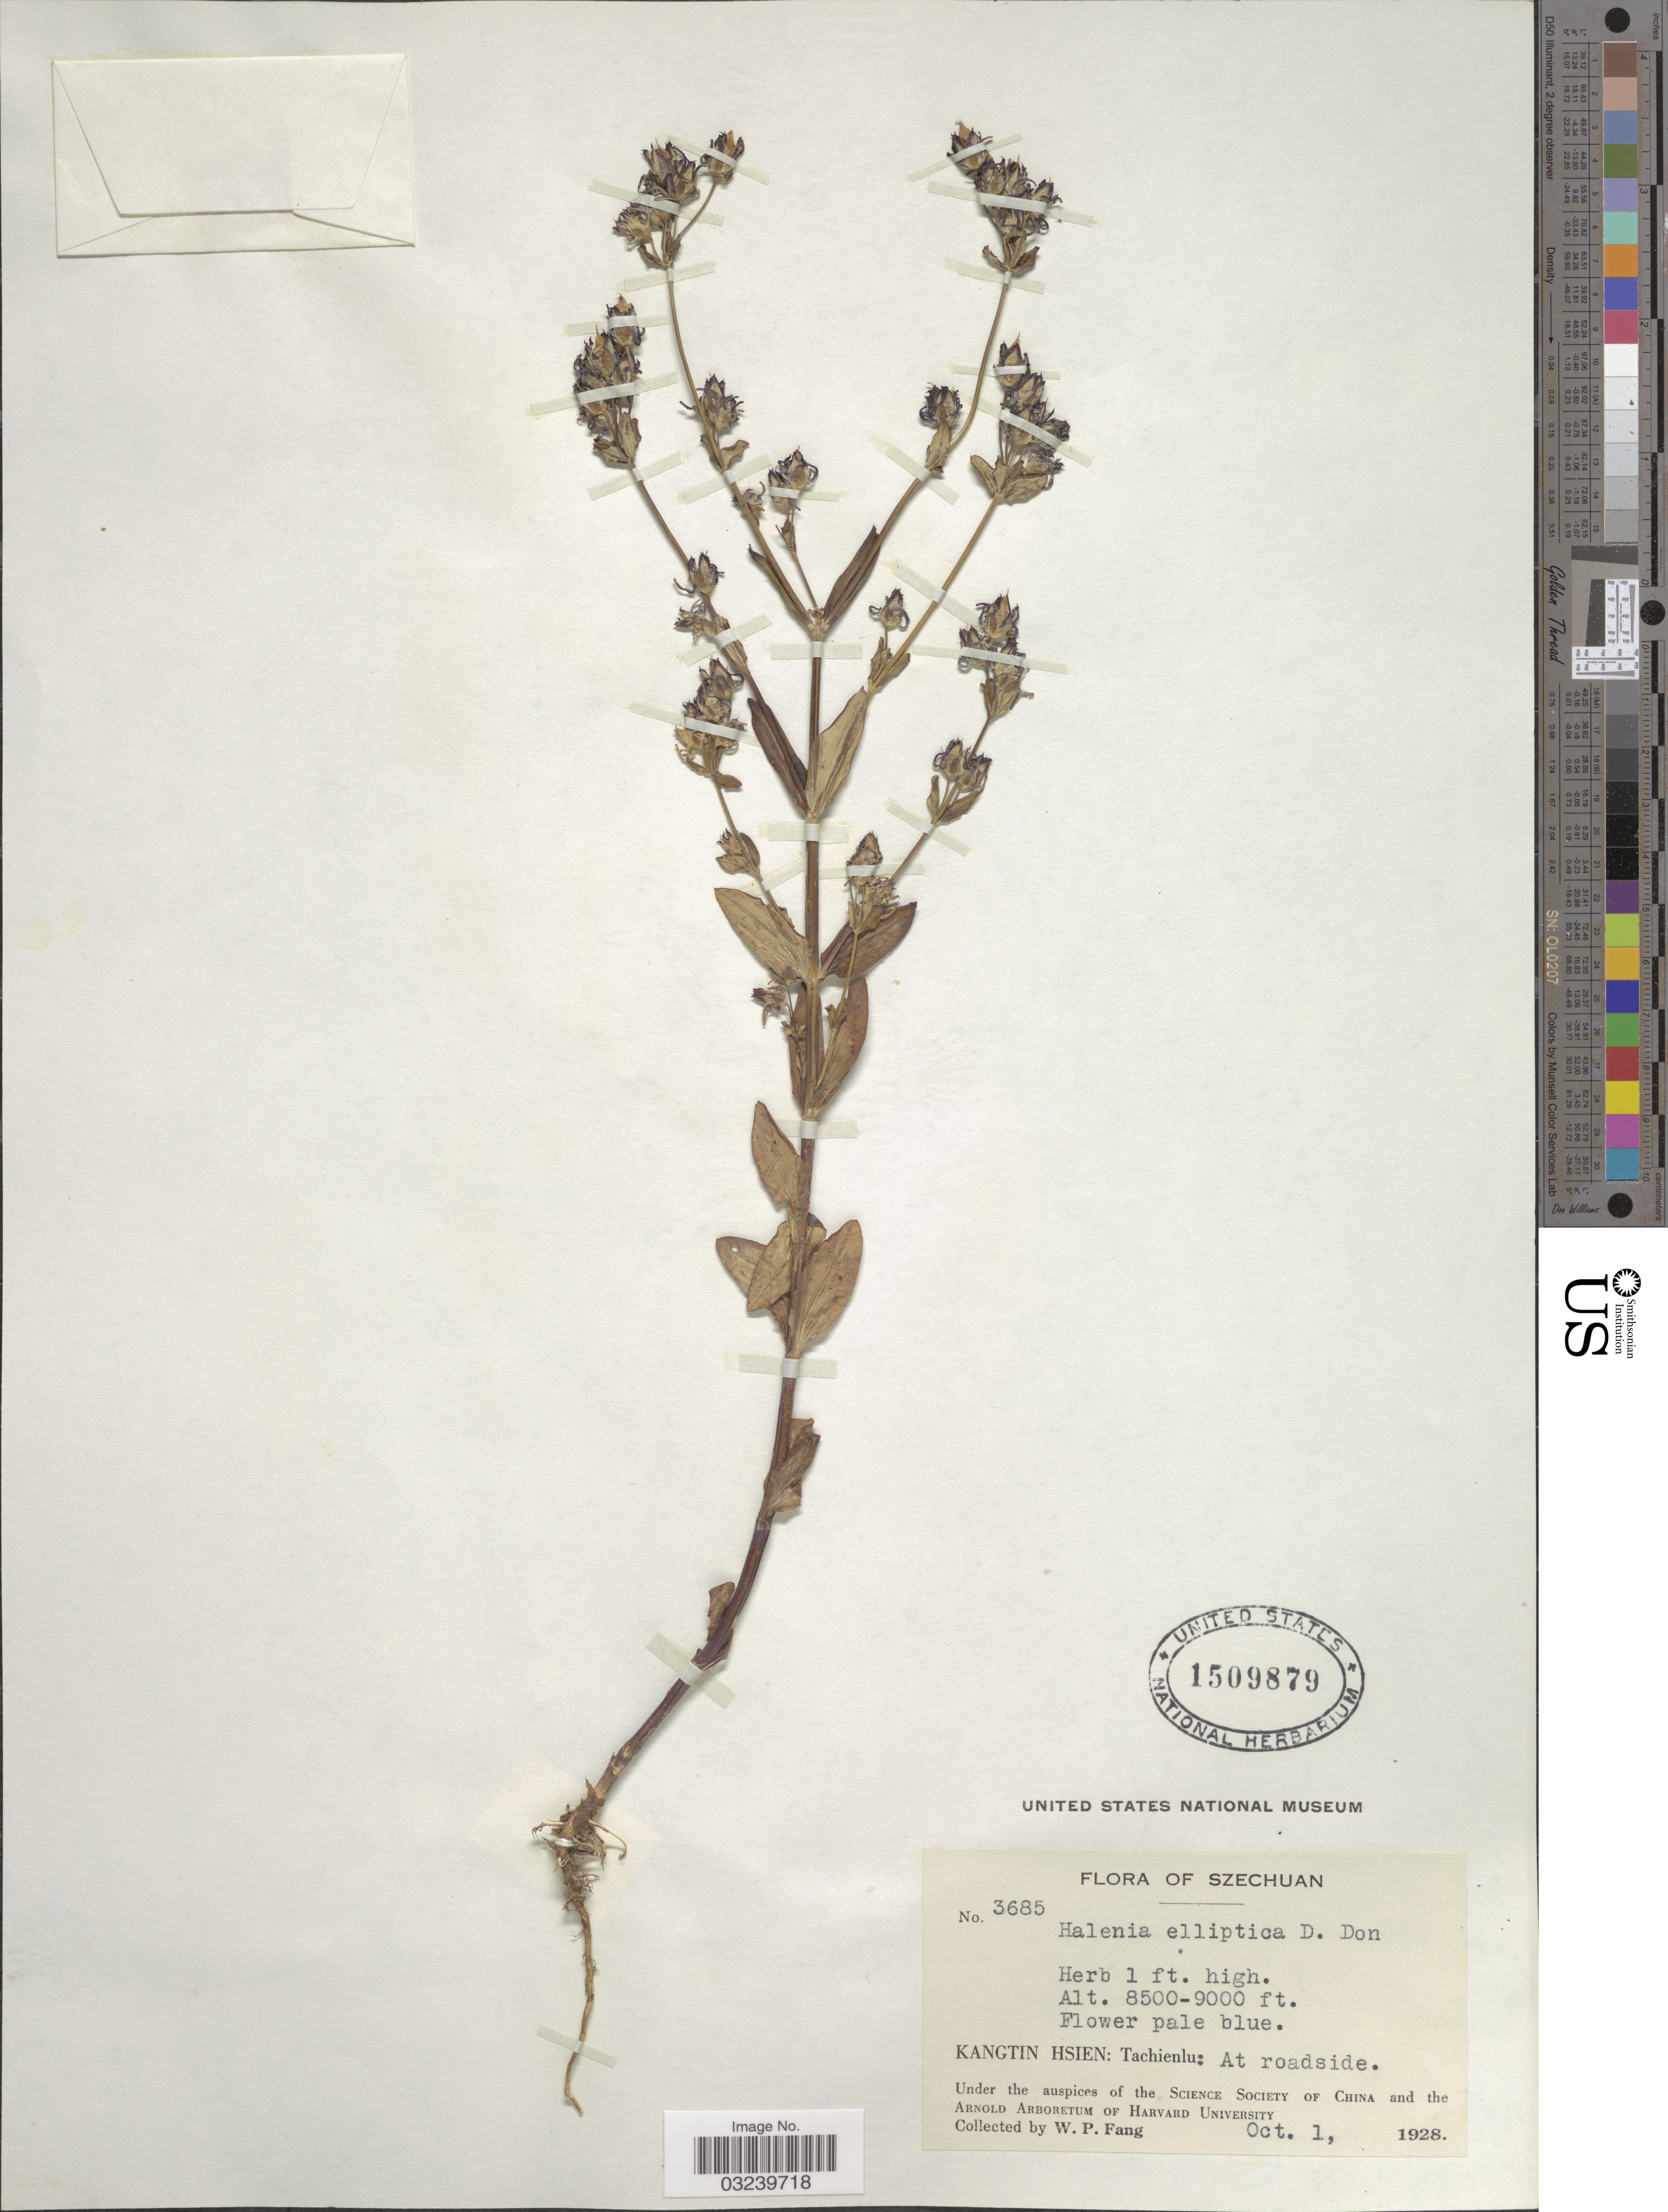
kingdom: Plantae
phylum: Tracheophyta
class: Magnoliopsida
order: Gentianales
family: Gentianaceae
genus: Halenia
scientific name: Halenia elliptica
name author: D. Don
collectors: W. P. Fang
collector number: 3685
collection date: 1928-10-01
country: China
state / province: Sichuan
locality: Szechuan, Kangtin Hsien: Tachienlu: At roadside.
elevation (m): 2591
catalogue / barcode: US 1509879